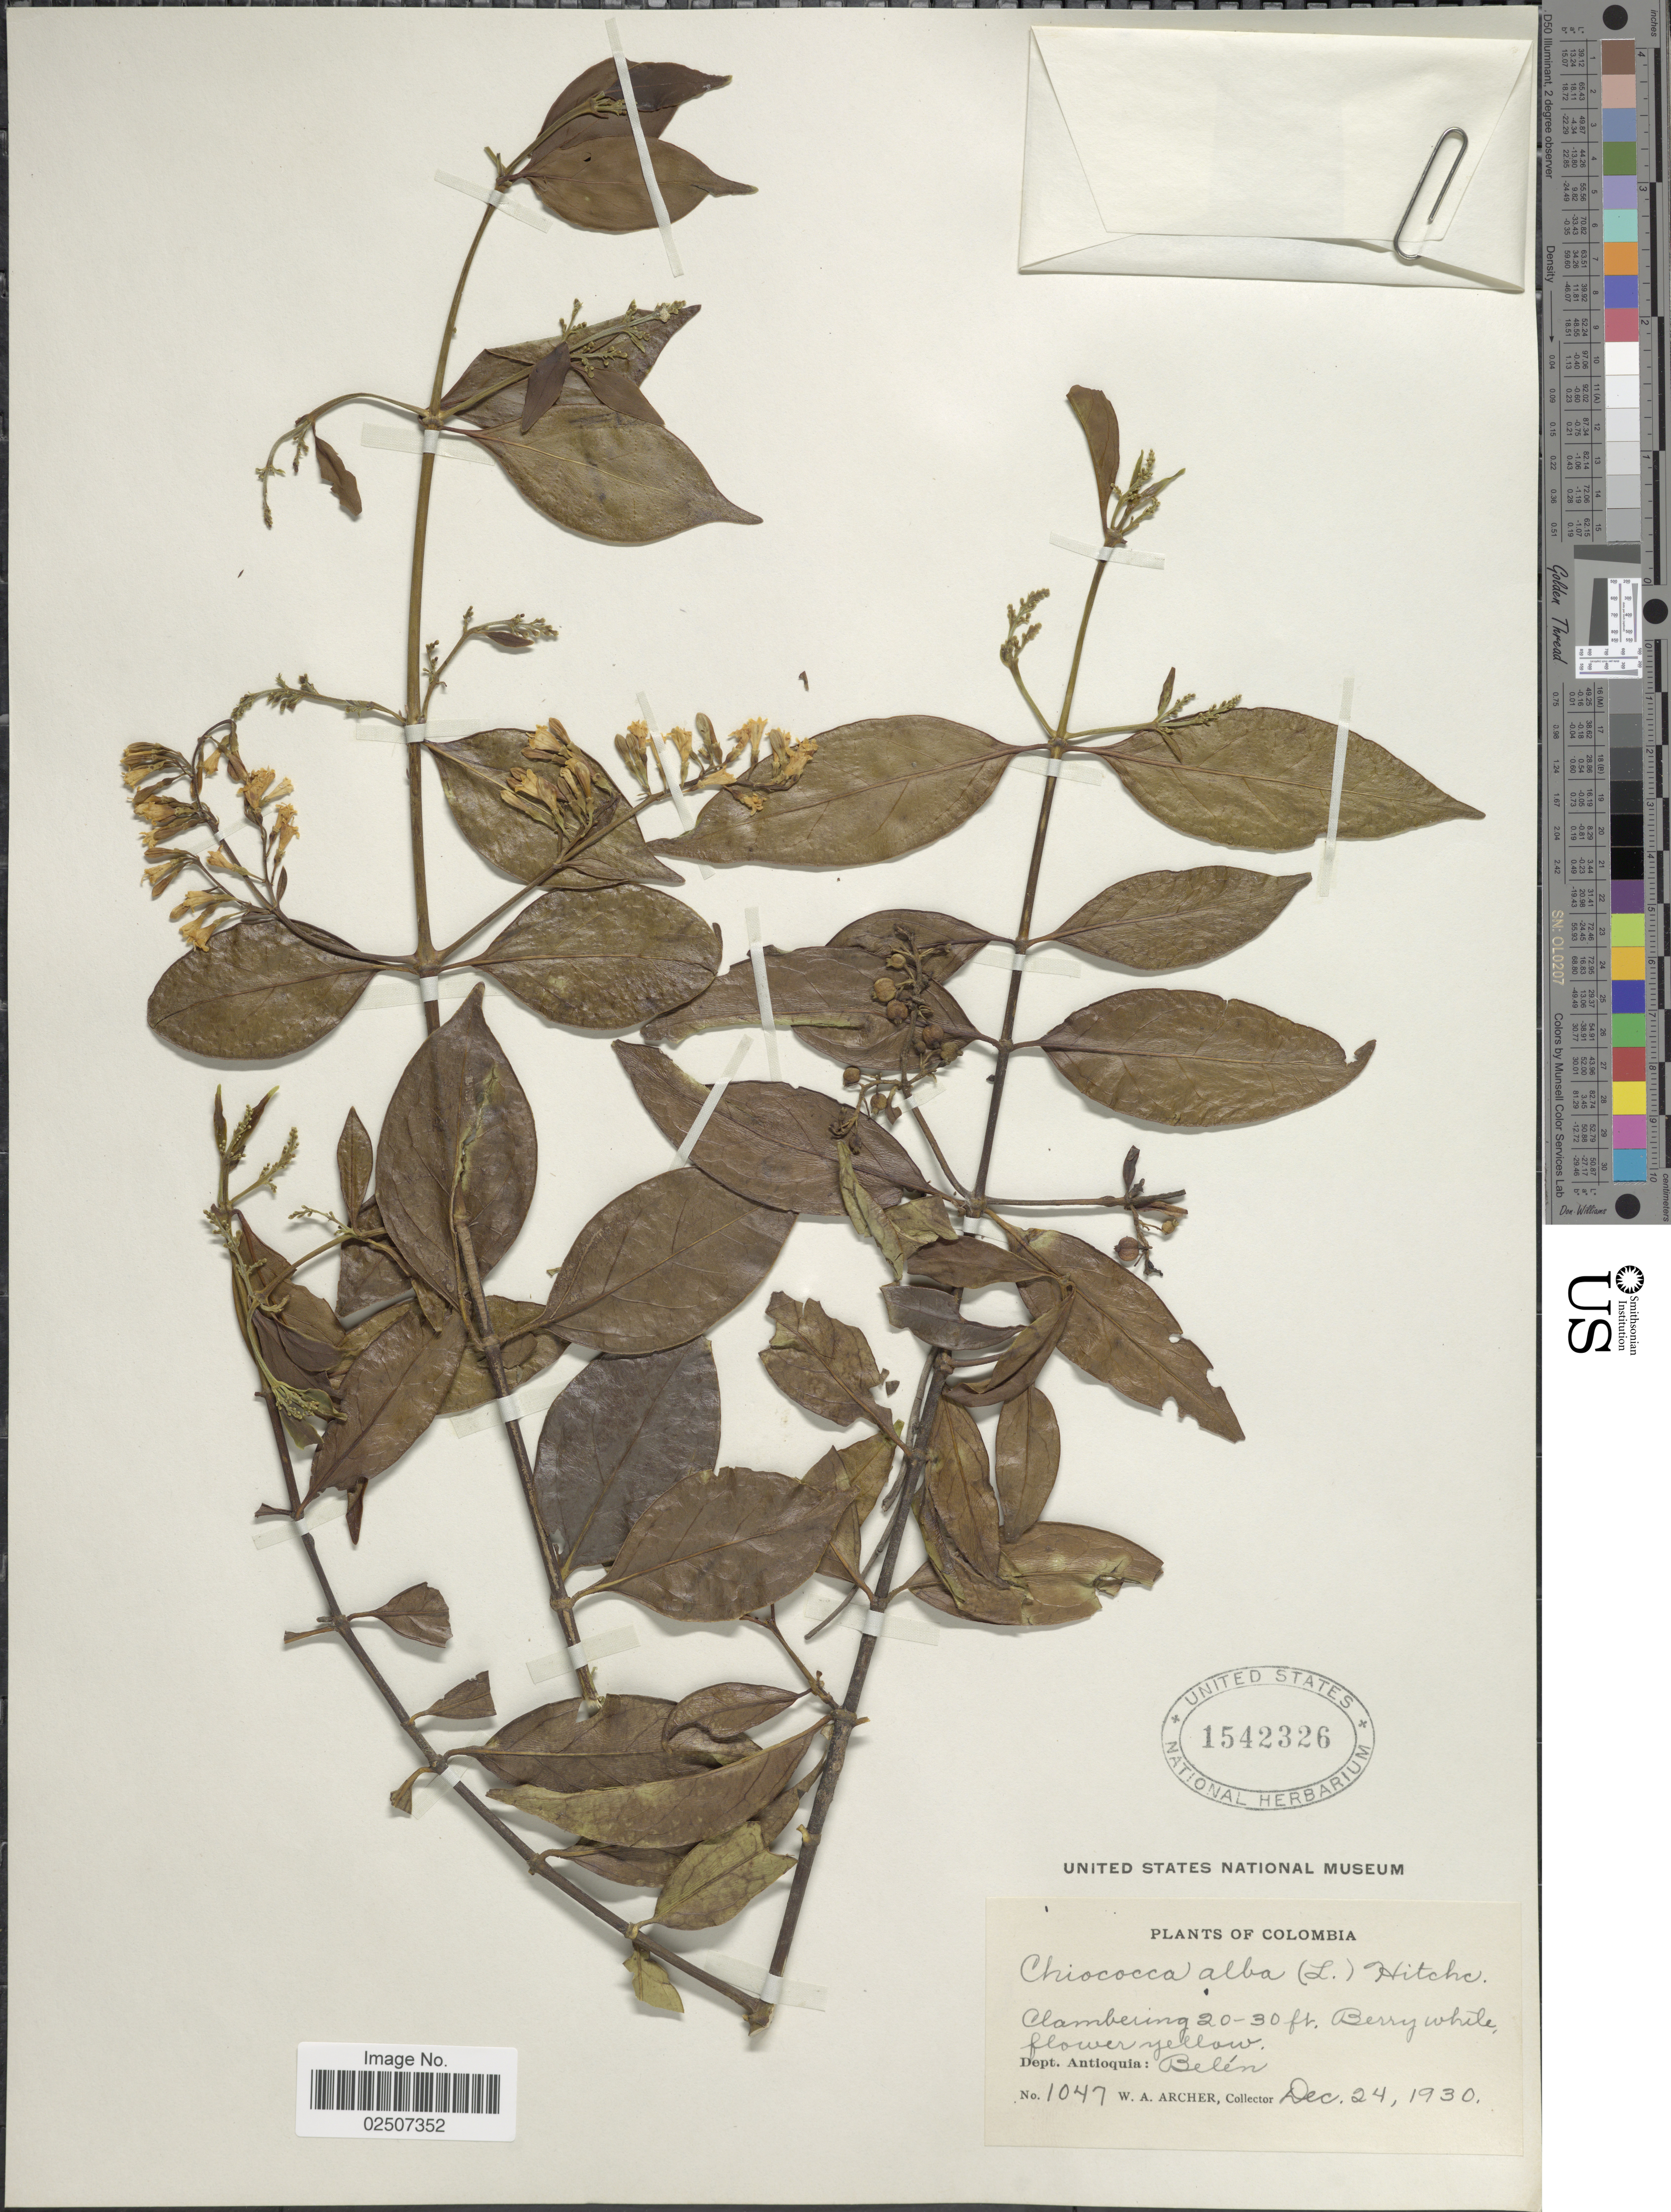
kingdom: Plantae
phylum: Tracheophyta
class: Magnoliopsida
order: Gentianales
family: Rubiaceae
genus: Chiococca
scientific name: Chiococca alba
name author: (L.) Hitchc.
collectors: W. A. Archer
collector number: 1047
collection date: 1930-12-24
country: Colombia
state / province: Antioquia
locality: Dept. Antioquia: Belen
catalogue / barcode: US 1542326